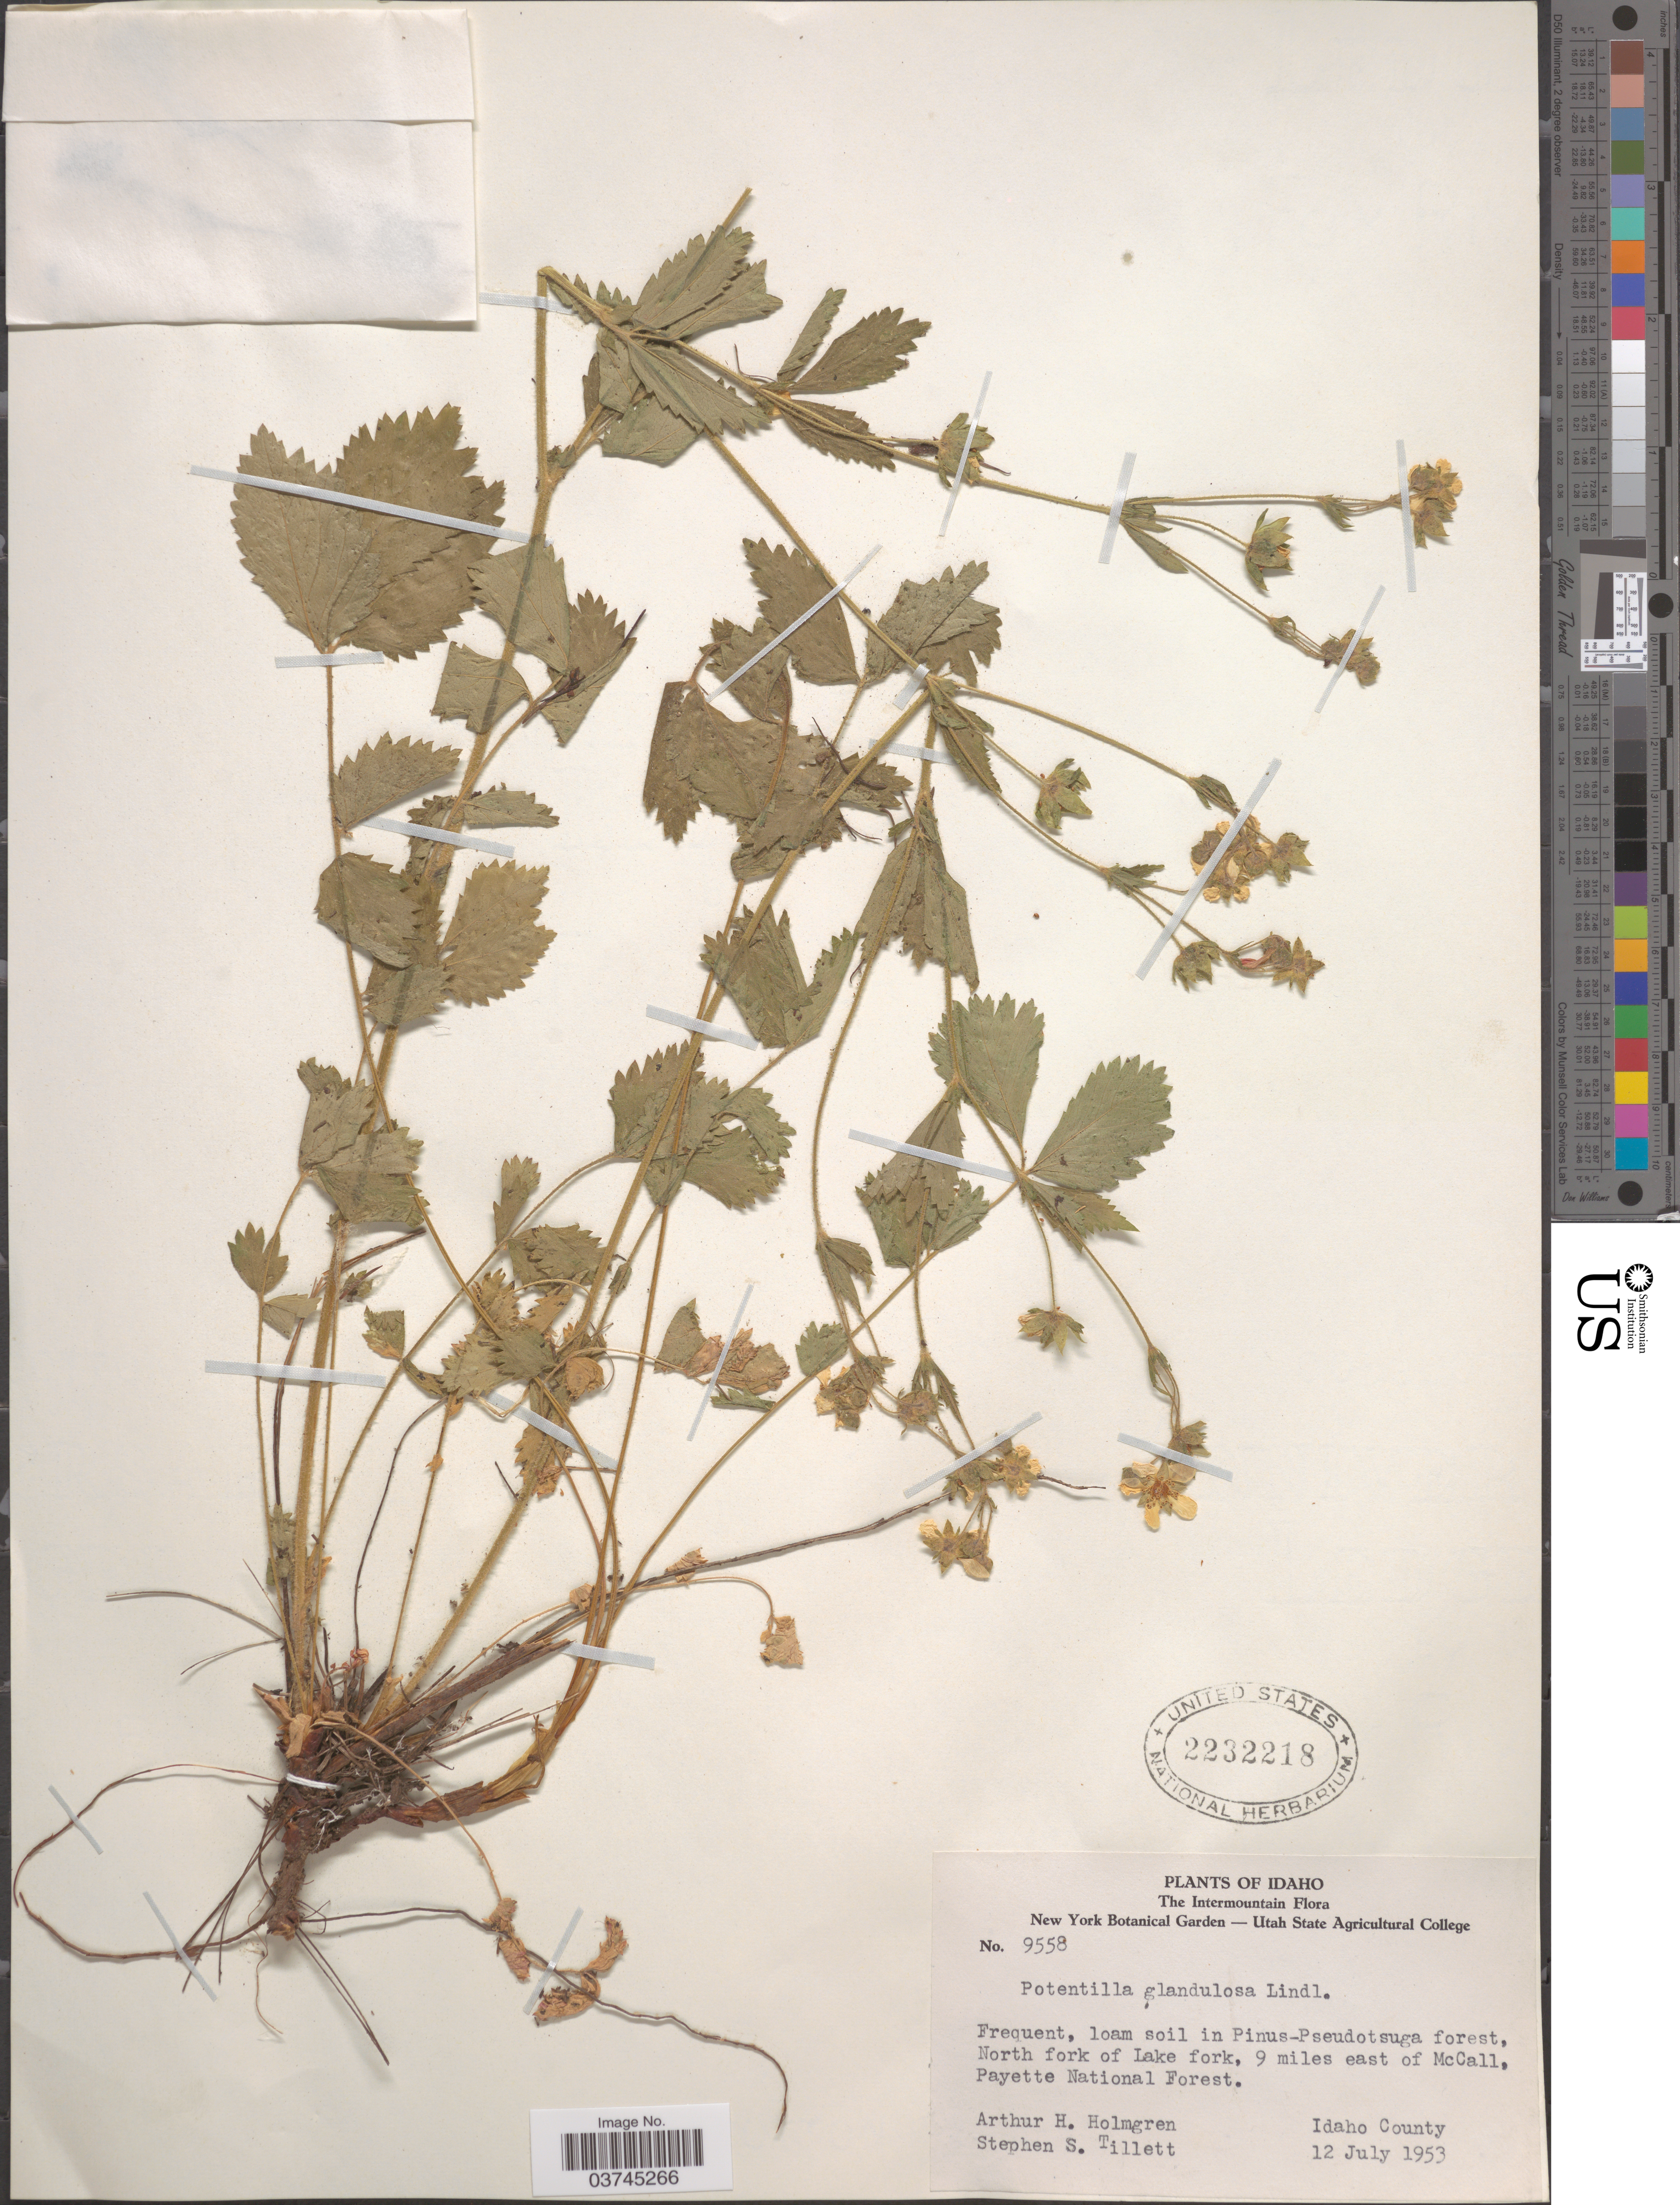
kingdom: Plantae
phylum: Tracheophyta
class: Magnoliopsida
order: Rosales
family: Rosaceae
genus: Drymocallis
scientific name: Drymocallis glandulosa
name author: (Lindl.) Rydb.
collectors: A. H. Holmgren & S. S. Tillett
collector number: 9558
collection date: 1953-07-12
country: United States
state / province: Idaho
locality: The Intermountain. North fork of Lake fork, 9 miles east of McCall, Payette National Forest. Idaho County.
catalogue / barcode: US 2232218